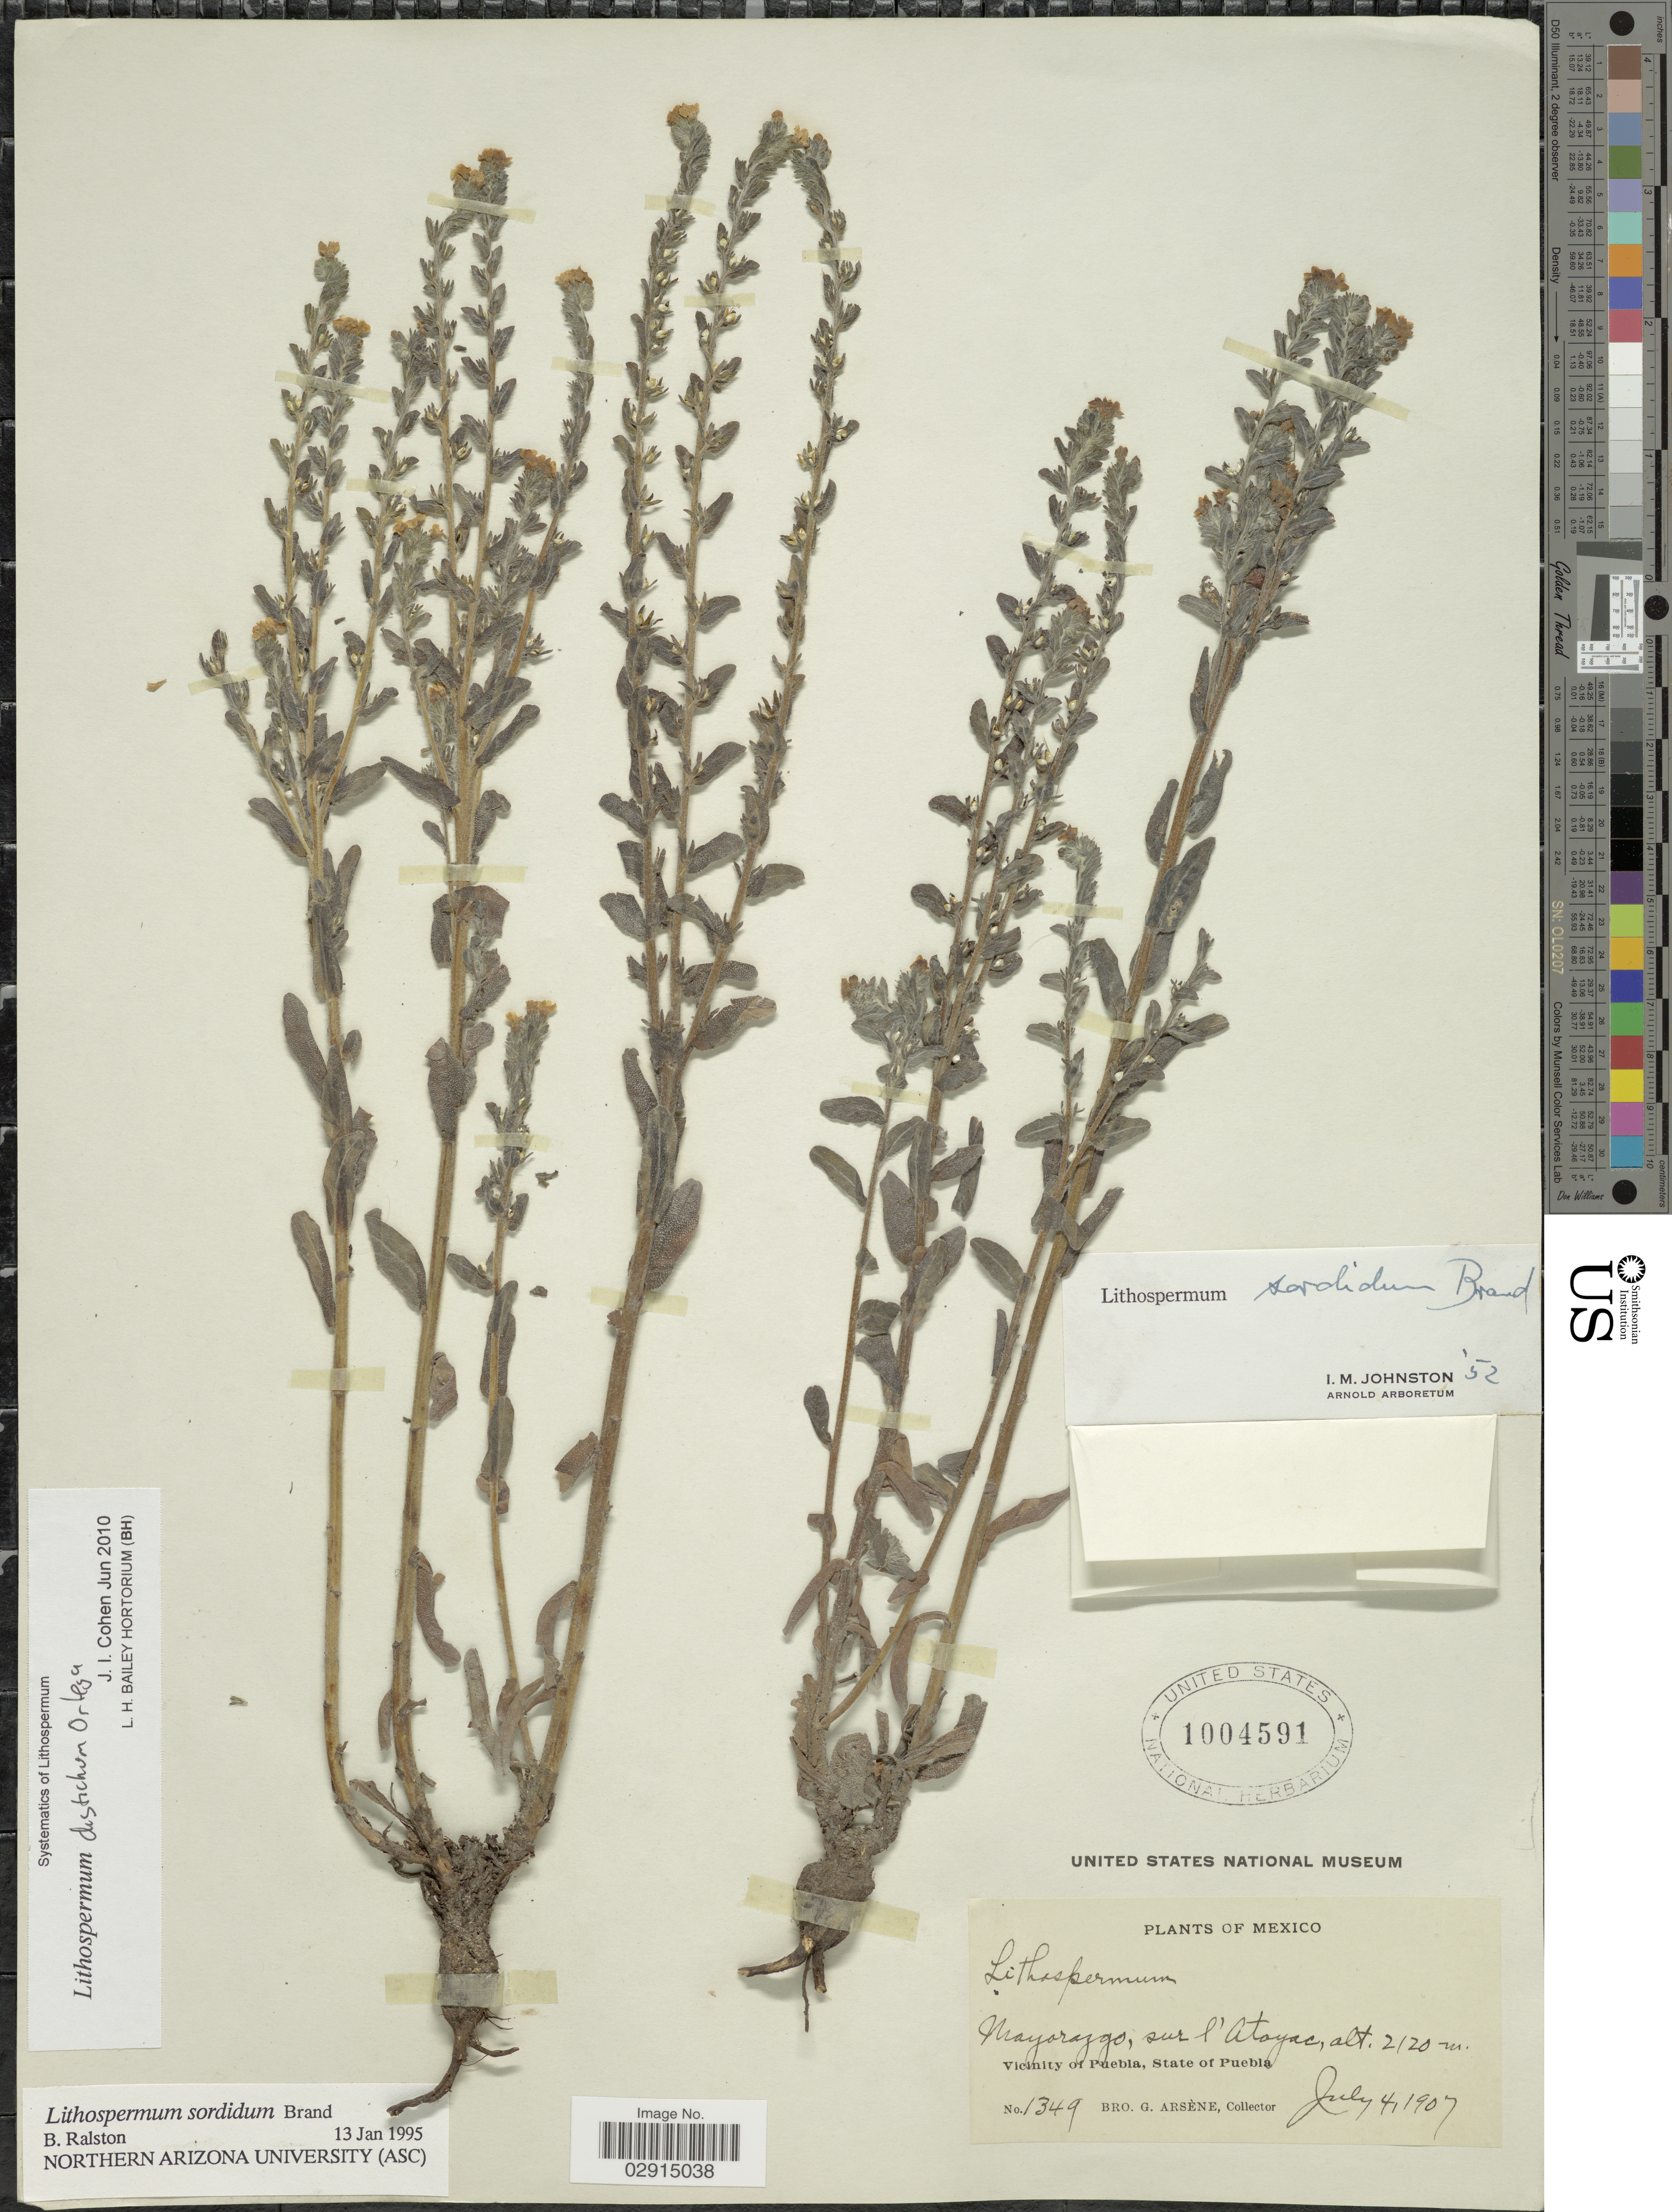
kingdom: Plantae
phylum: Tracheophyta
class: Magnoliopsida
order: Boraginales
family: Boraginaceae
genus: Lithospermum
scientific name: Lithospermum distichum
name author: Ortega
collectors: Bro. G. Arsène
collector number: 1349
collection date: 1907-07-04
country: Mexico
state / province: Puebla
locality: Mayorazgo, sur l'Atoyac. Vicinity of Puebla, State of Puebla. Mexico.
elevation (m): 2120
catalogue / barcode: US 1004591